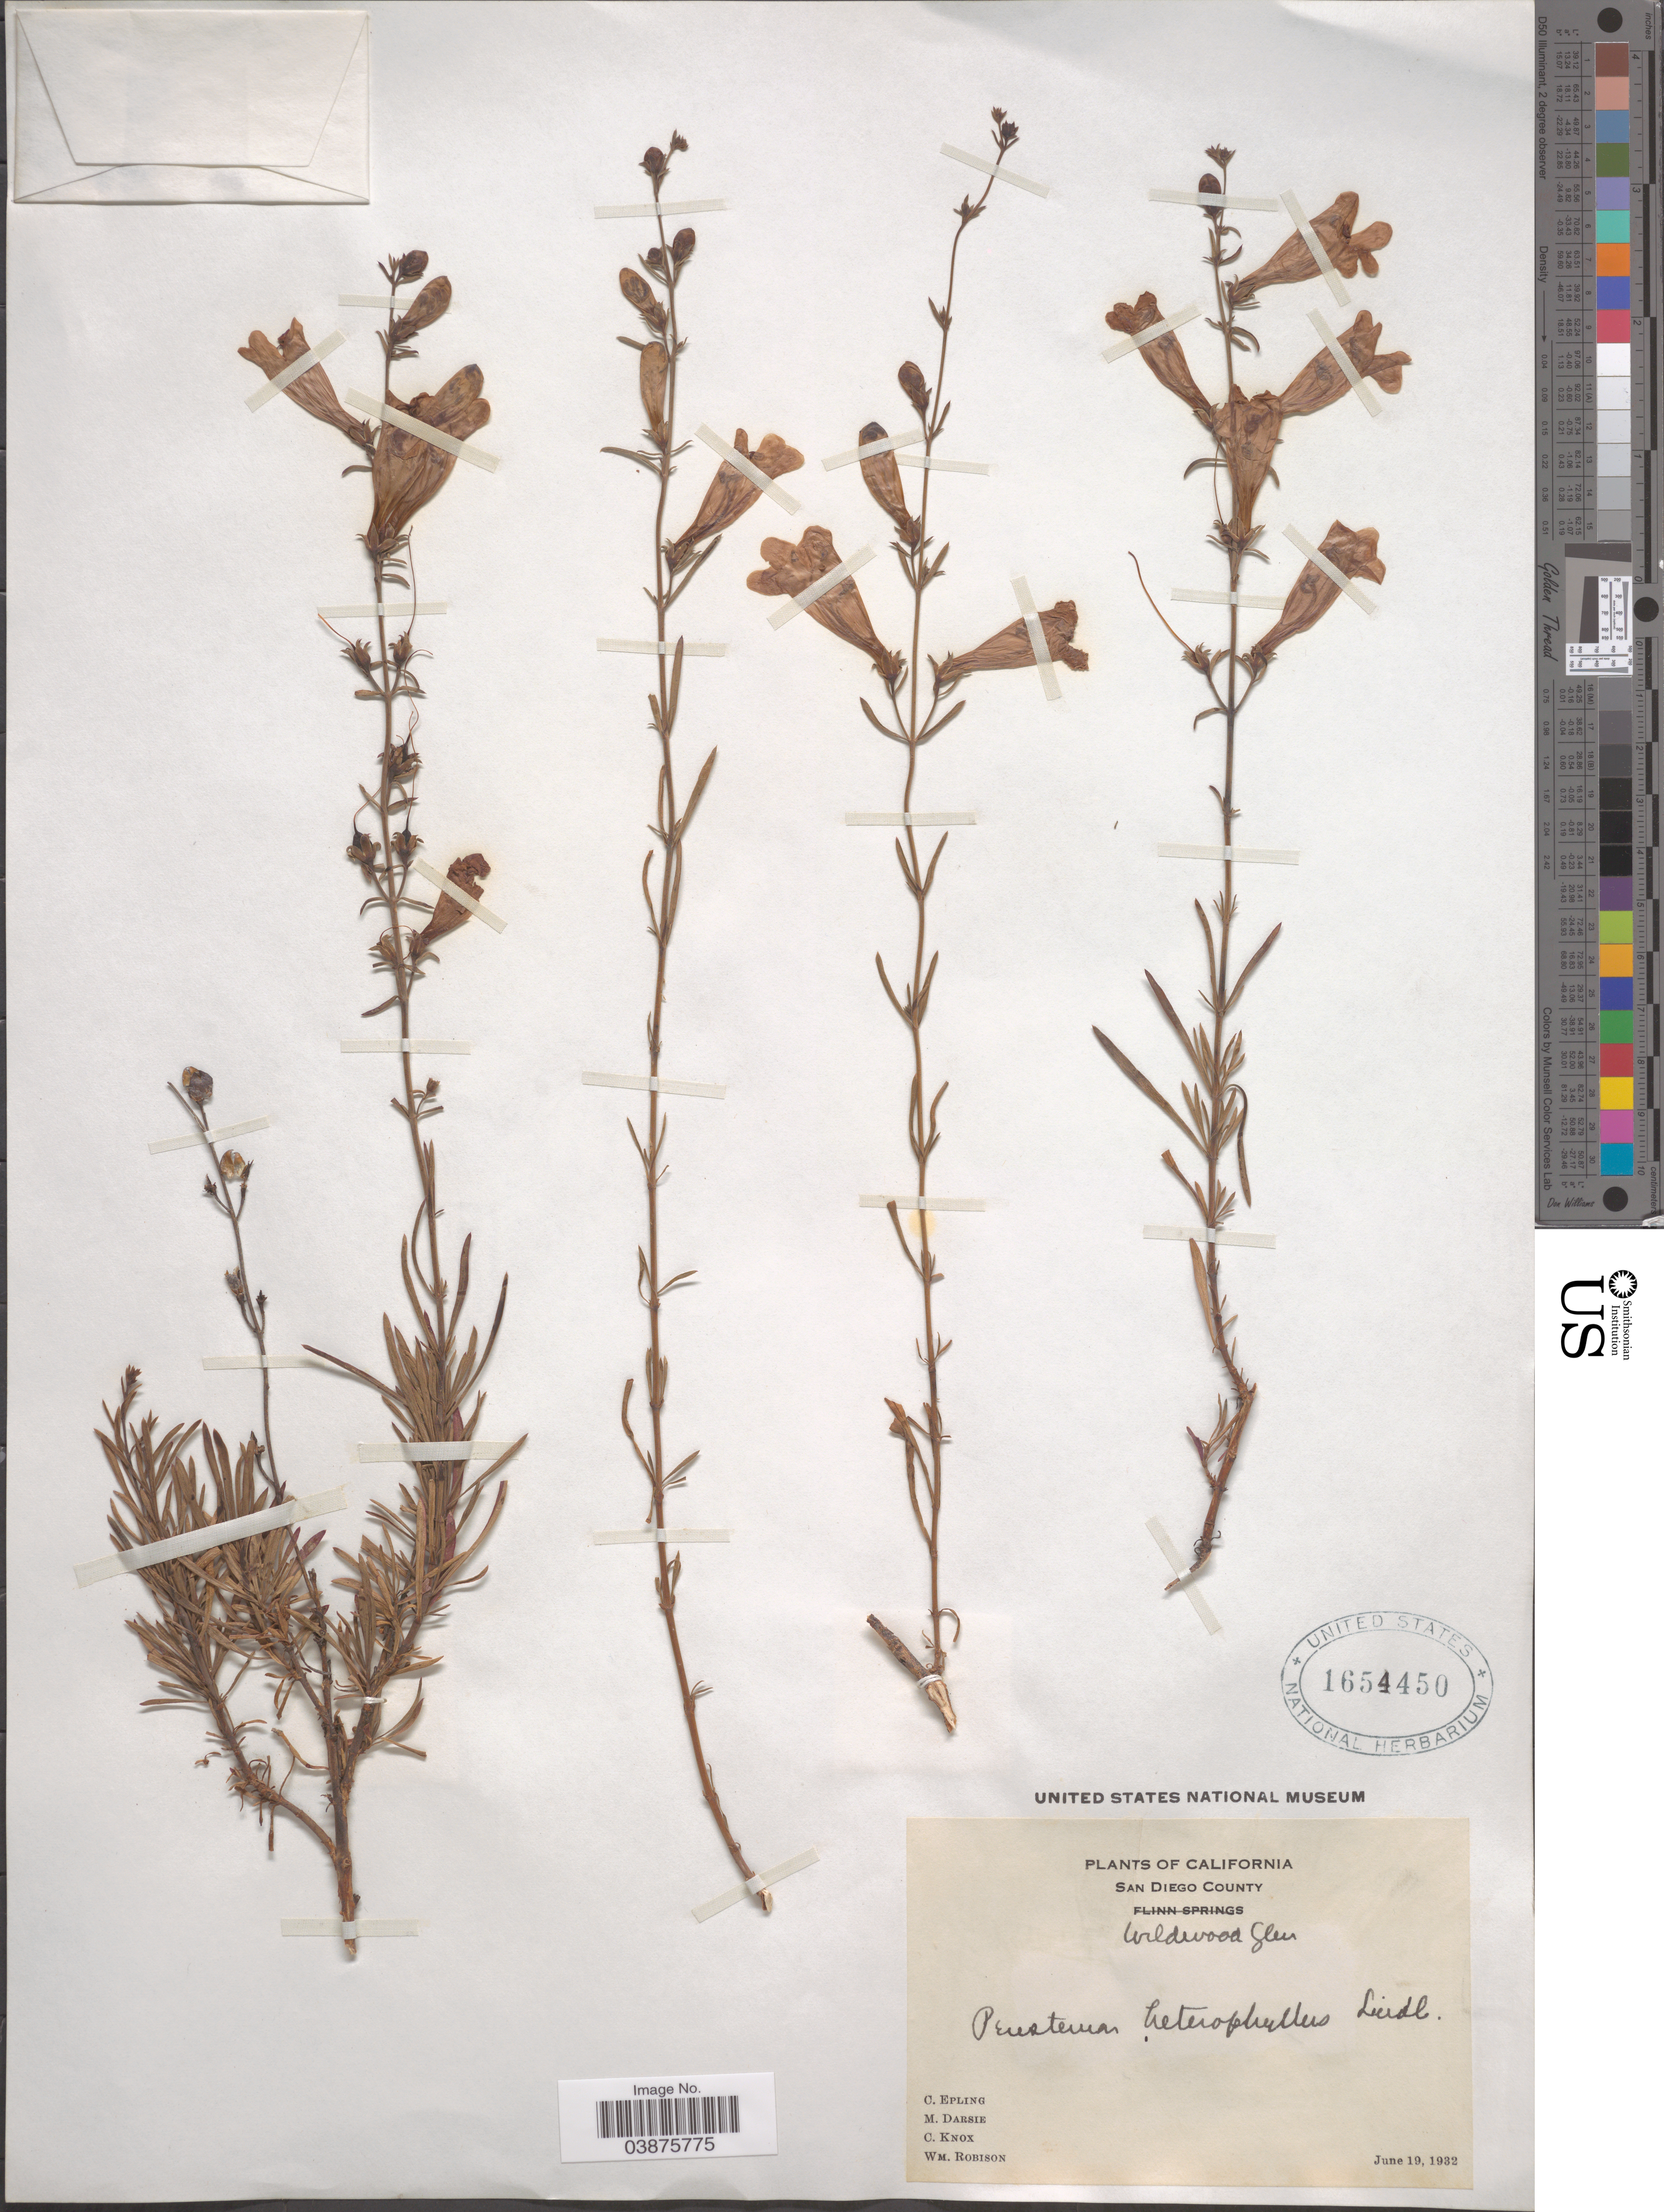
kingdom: Plantae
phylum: Tracheophyta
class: Magnoliopsida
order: Lamiales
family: Plantaginaceae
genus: Penstemon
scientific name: Penstemon heterophyllus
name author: Lindl.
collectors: C. C. Epling, M. Darsie, C. Knox & W. Robinson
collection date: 1932-06-19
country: United States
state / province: California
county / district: San Diego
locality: San Diego County. Wildwood Glen.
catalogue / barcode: US 1654450